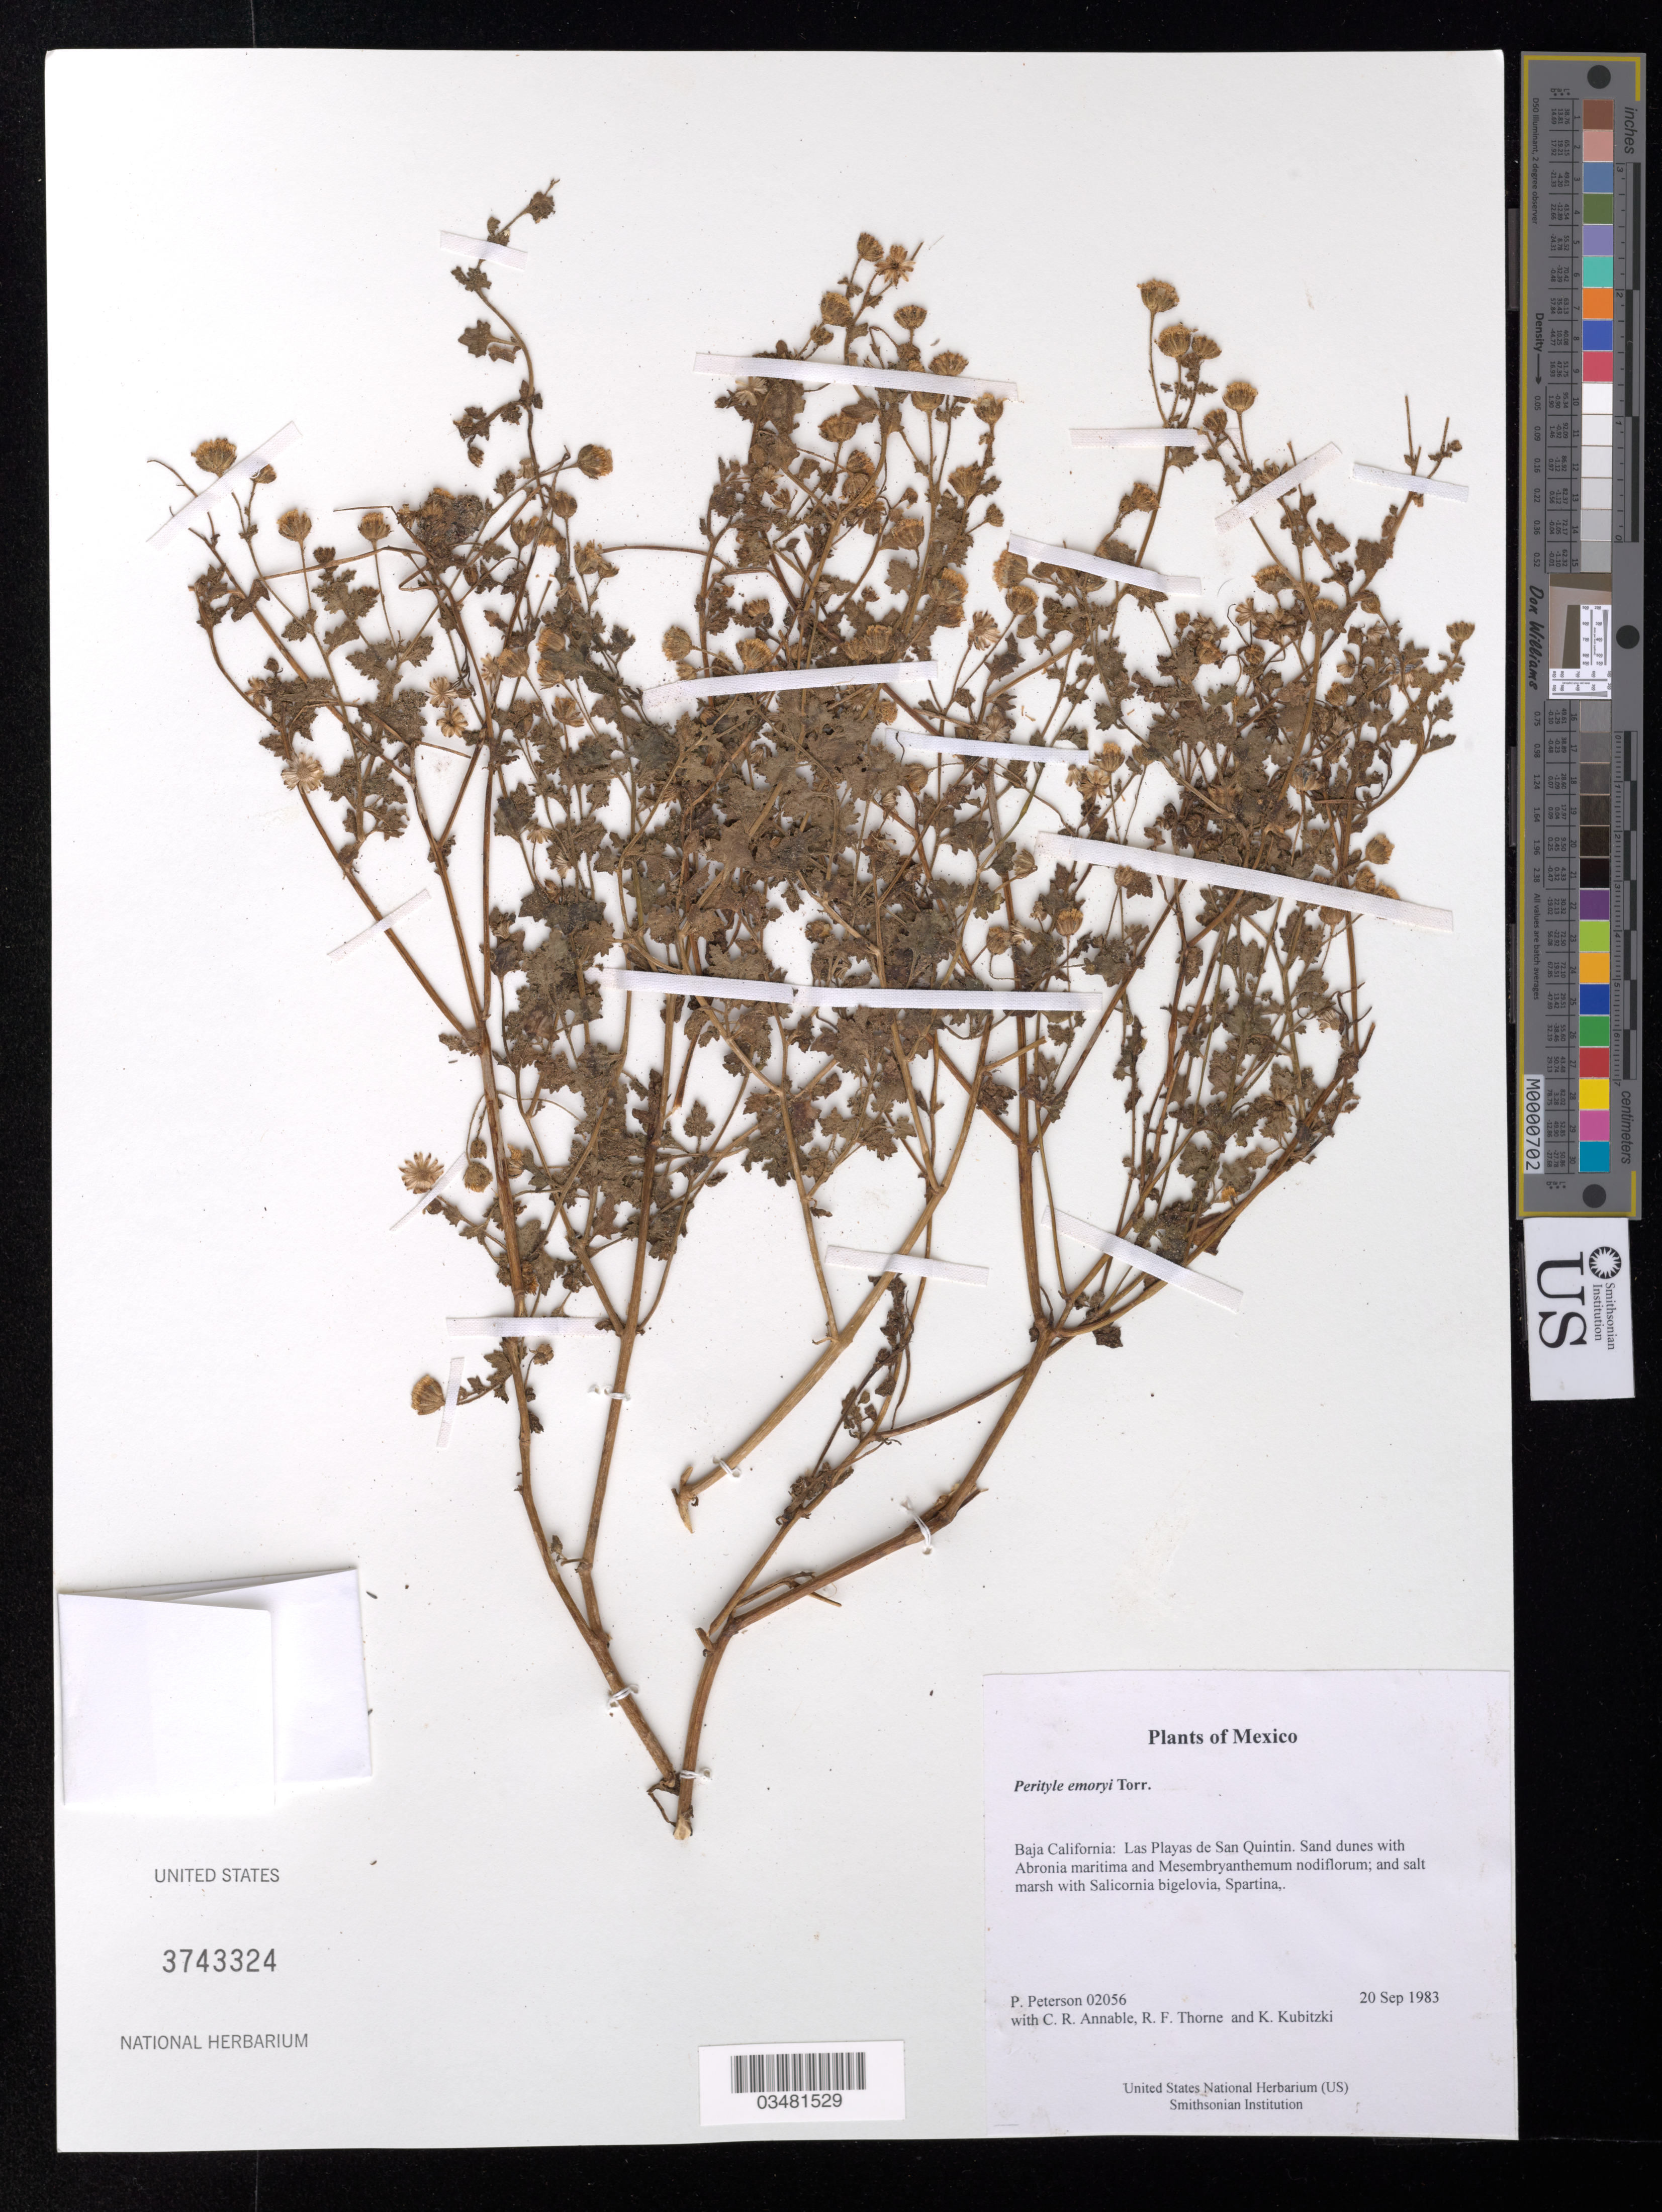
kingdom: Plantae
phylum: Tracheophyta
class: Magnoliopsida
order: Asterales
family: Asteraceae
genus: Perityle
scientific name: Perityle emoryi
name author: Torr.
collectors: P. M. Peterson, C. R. Annable, R. F. Thorne & K. Kubitzki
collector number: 02056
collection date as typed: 20 Sep 1983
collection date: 1983-09-20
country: Mexico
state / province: Baja California Norte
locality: Las Playas de San Quintin.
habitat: Sand dunes with Abronia maritima and Mesembryanthemum nodiflorum; and salt marsh with Salicornia bigelovia, Spartina,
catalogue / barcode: US 3743324